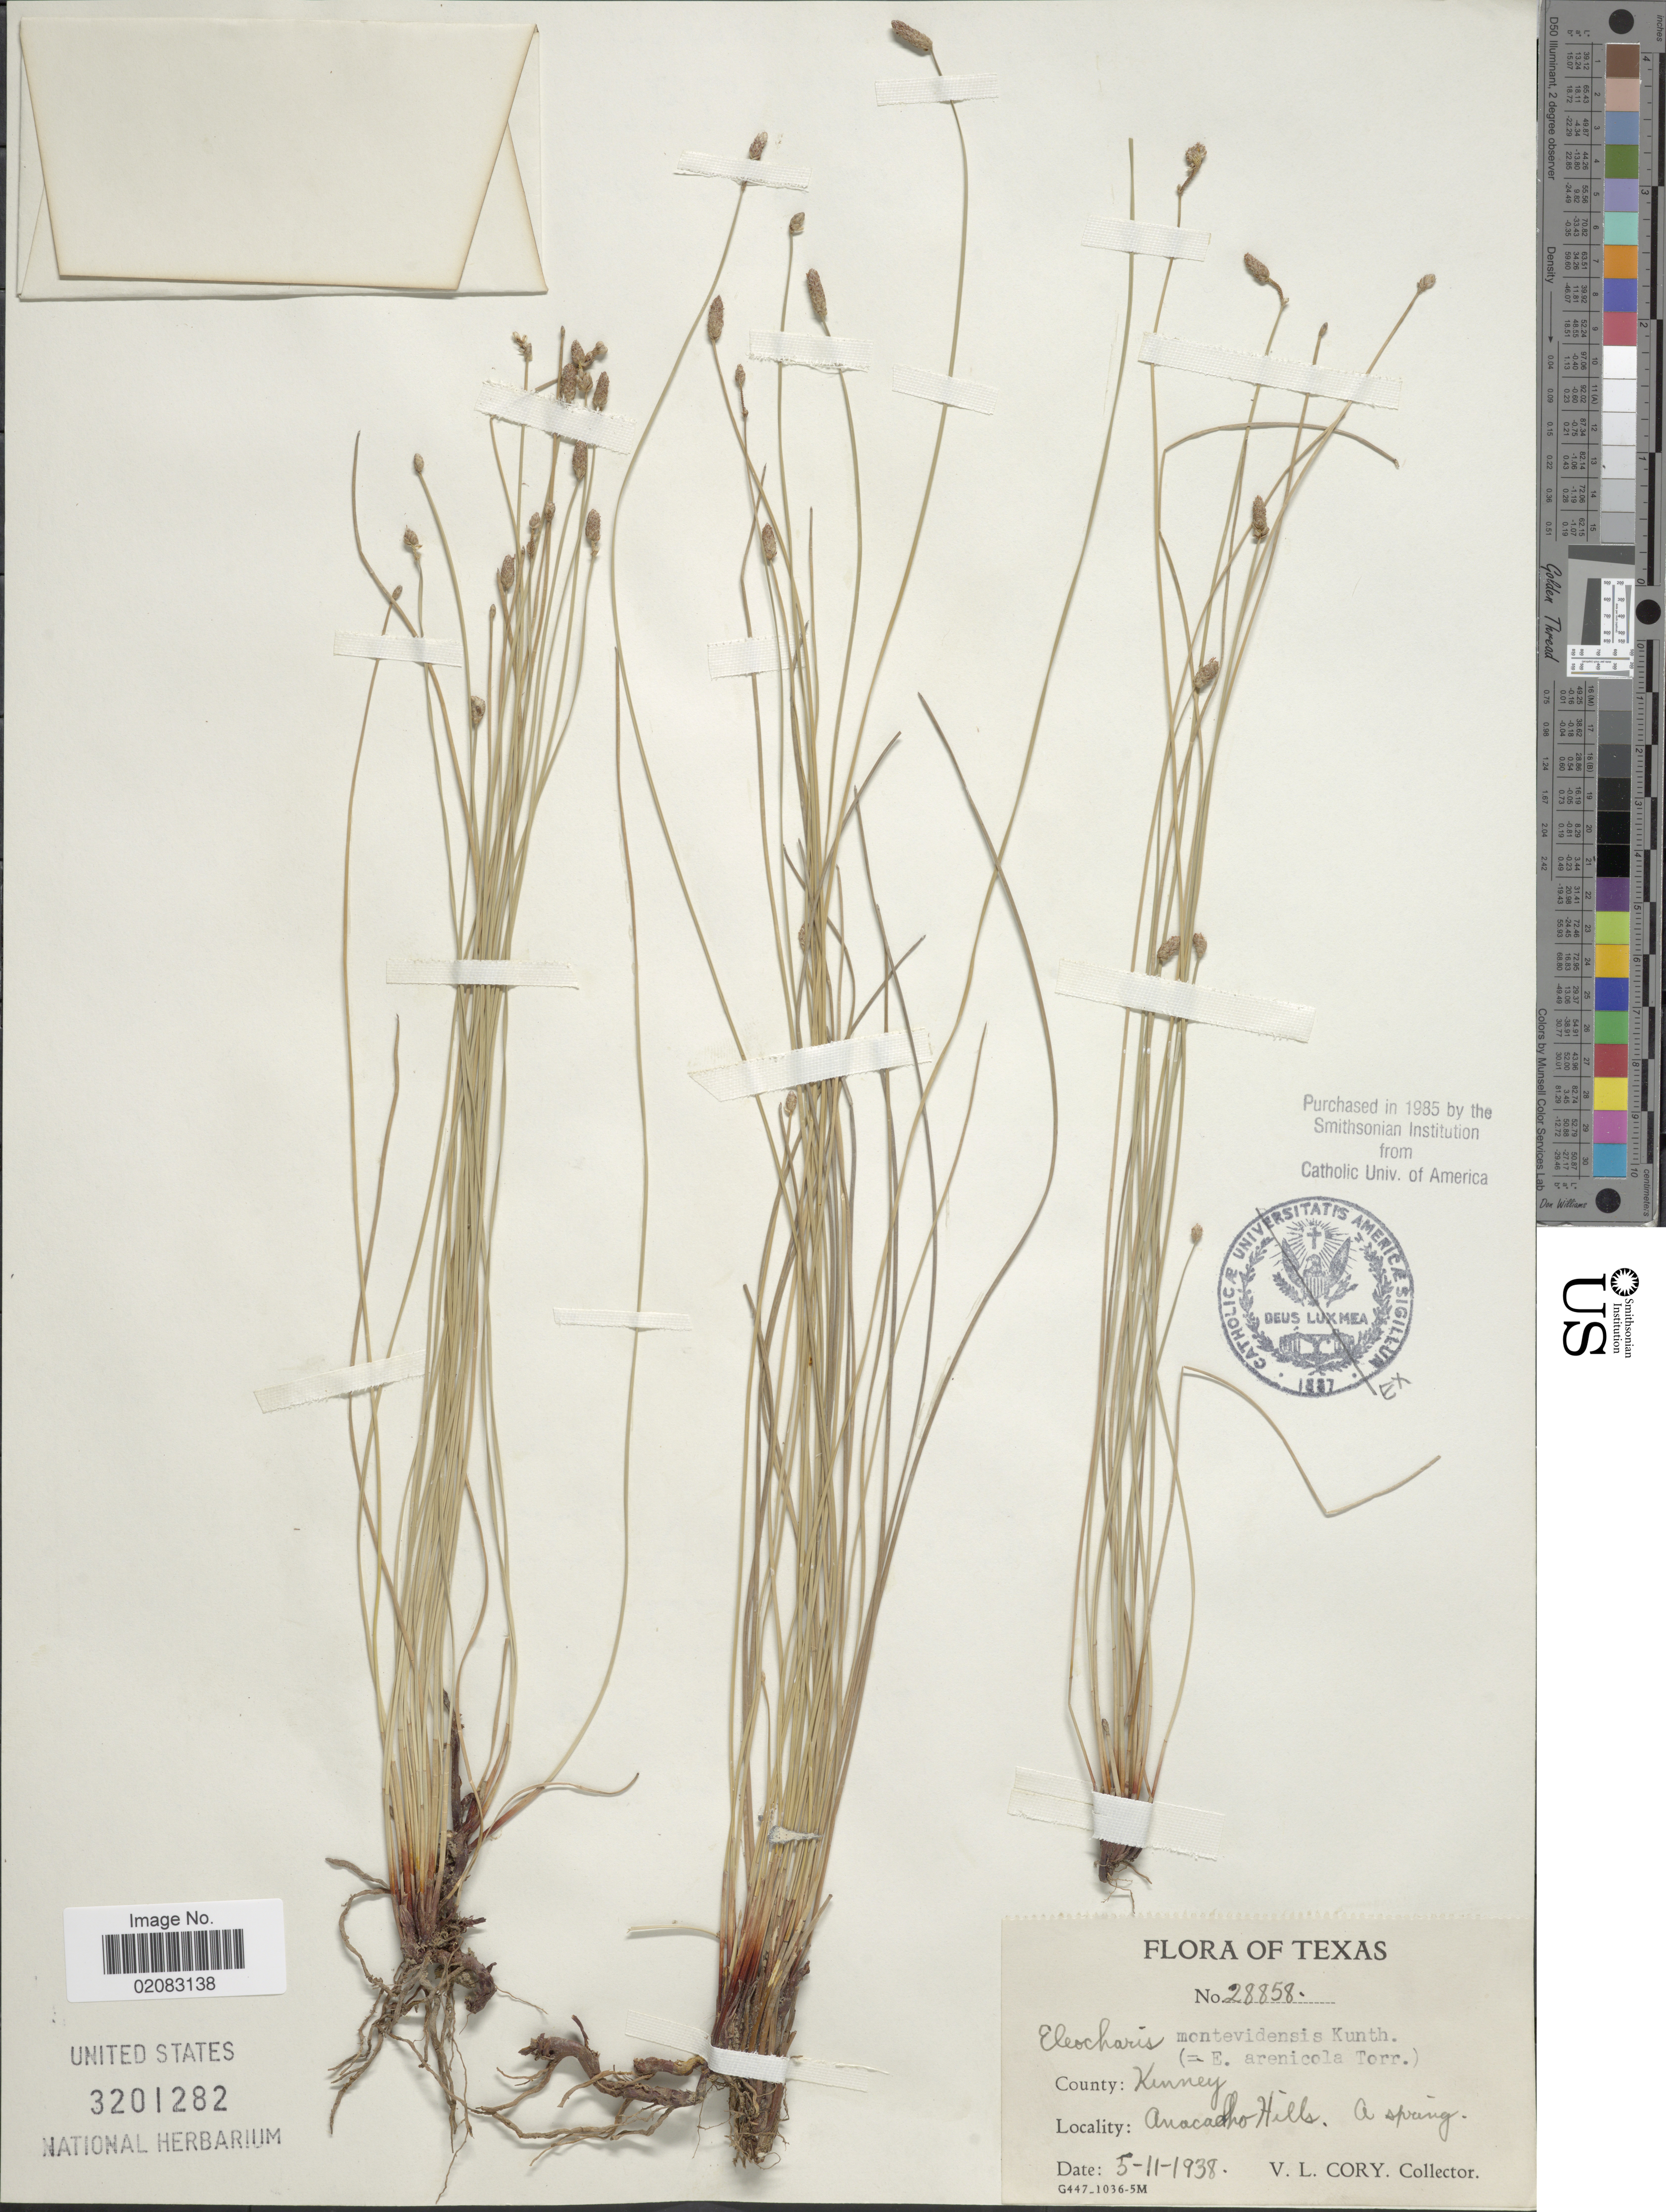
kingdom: Plantae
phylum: Tracheophyta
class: Liliopsida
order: Poales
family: Cyperaceae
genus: Eleocharis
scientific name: Eleocharis montevidensis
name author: Kunth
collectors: V. Cory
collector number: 28858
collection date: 1938-05-11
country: United States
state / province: Texas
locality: County: Kinney, Anacacho Hills, A spring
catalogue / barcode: US 3201282